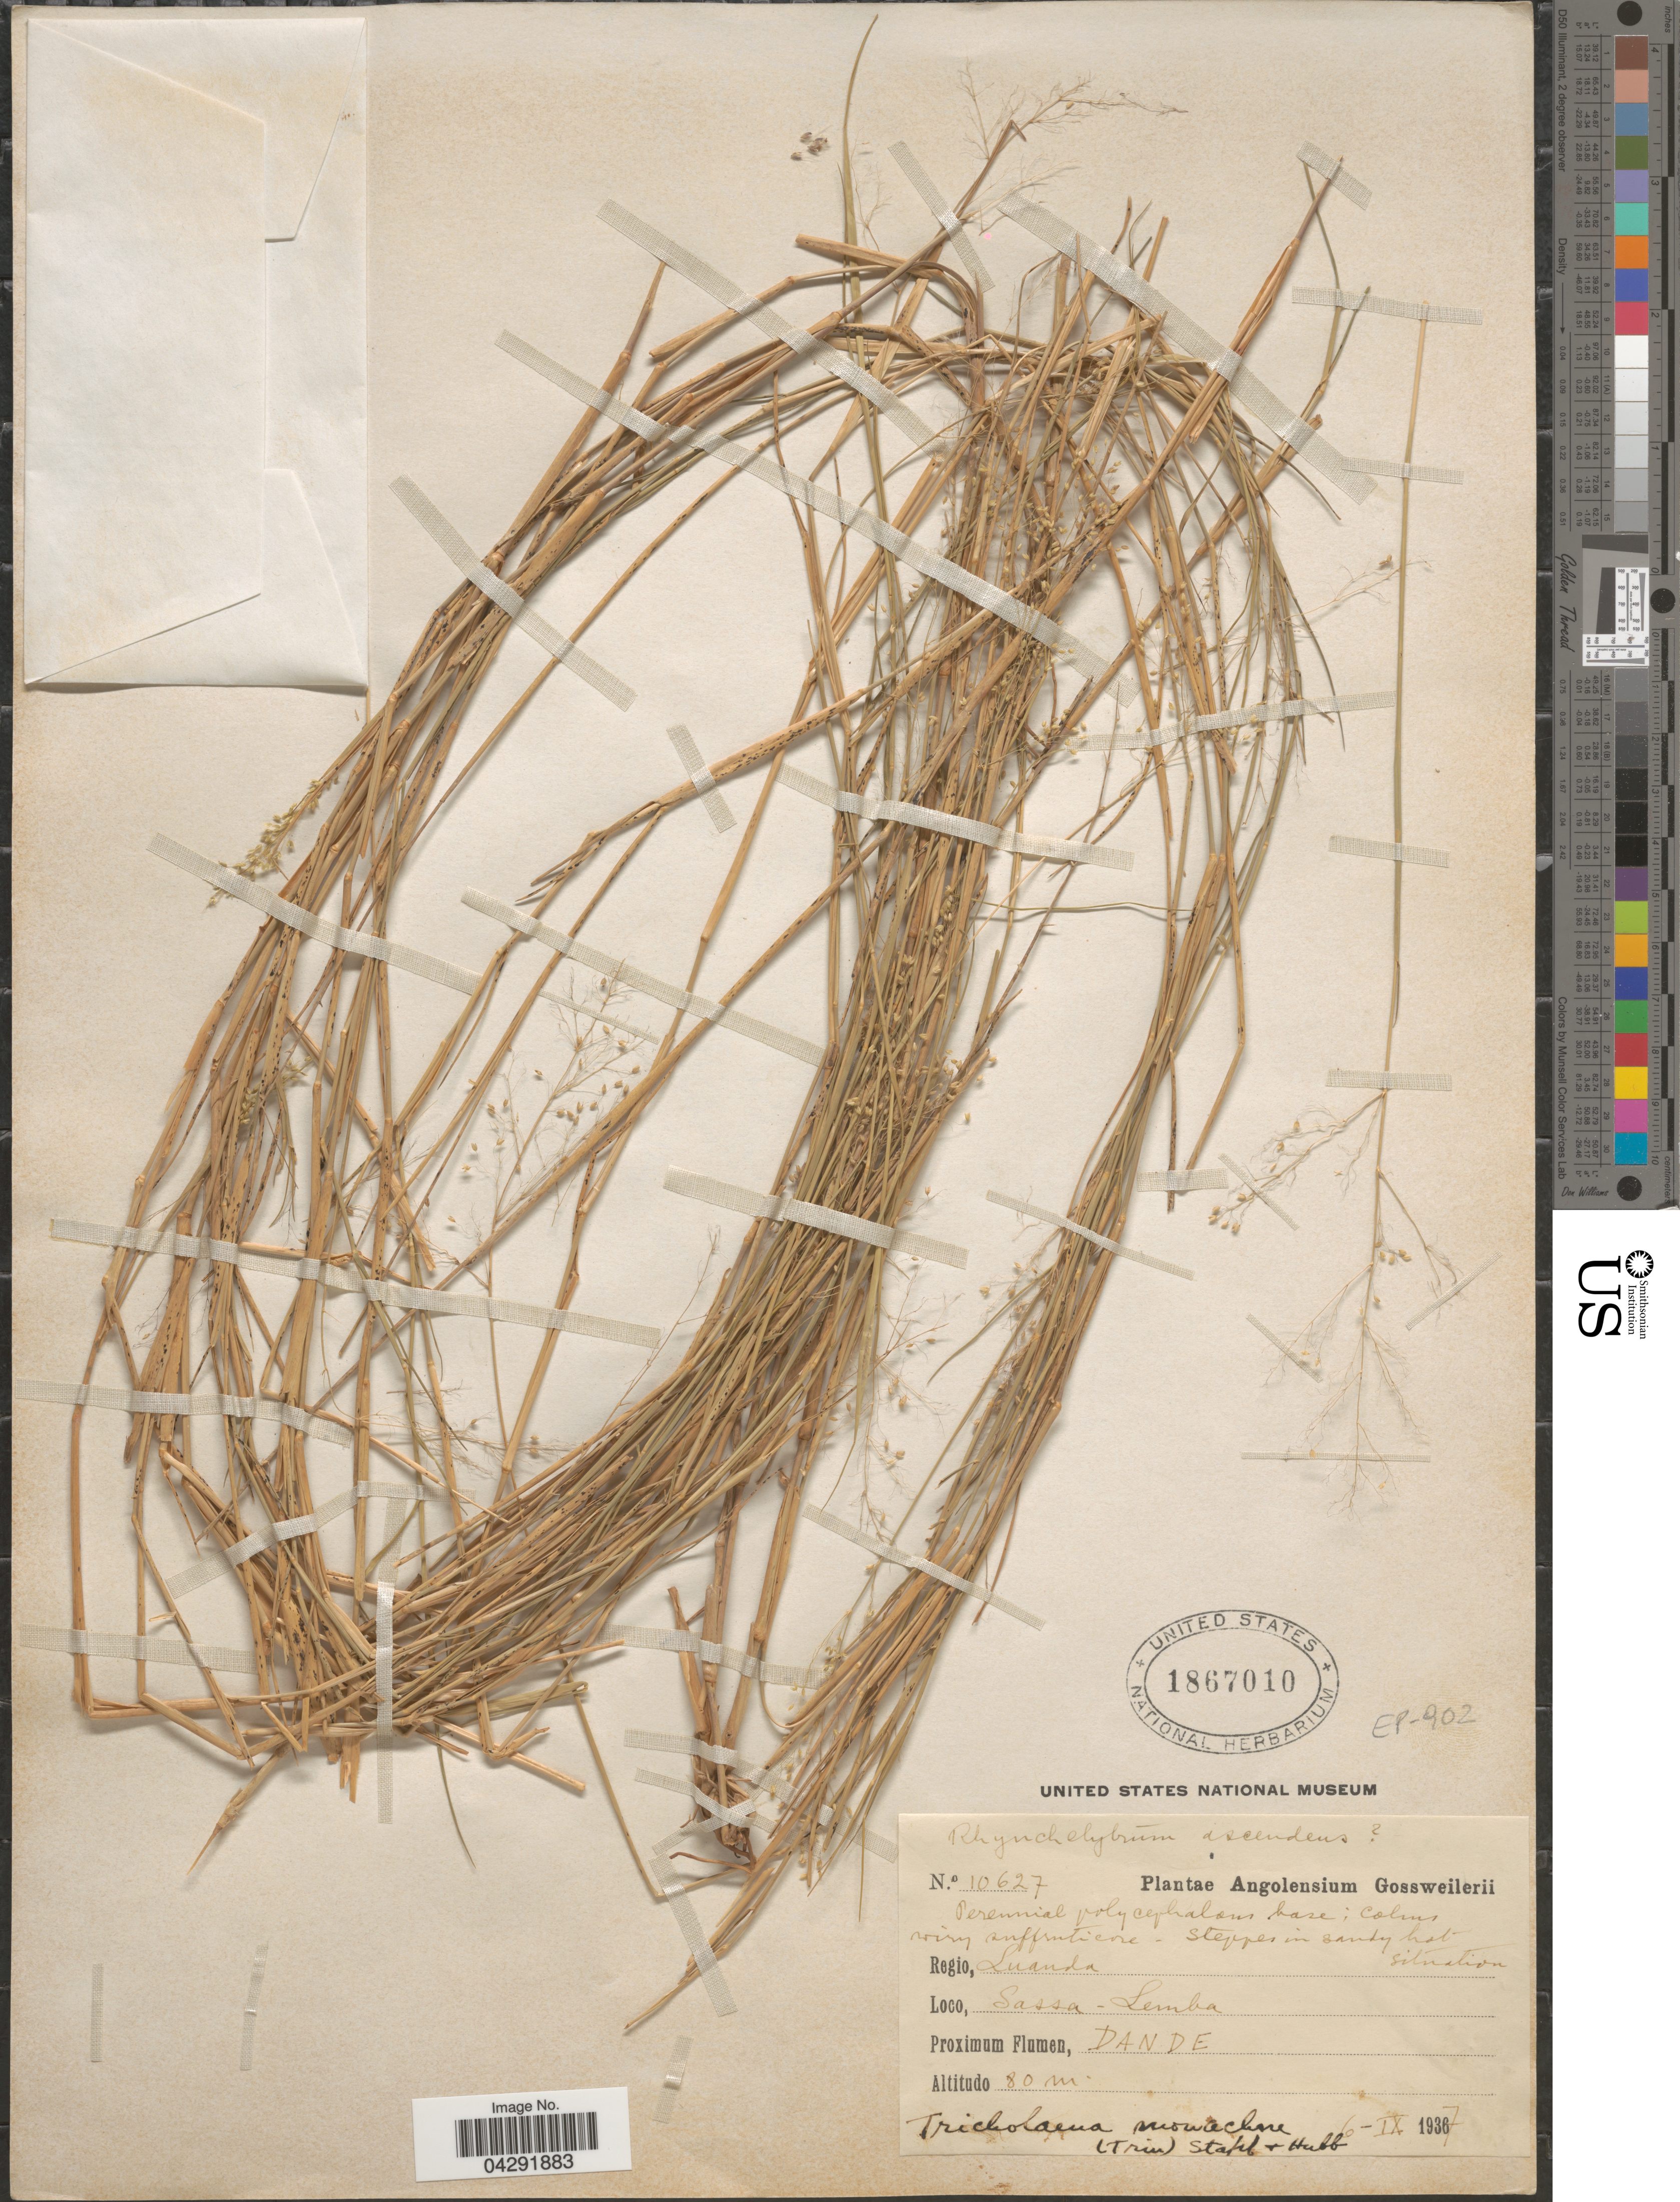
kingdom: Plantae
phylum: Tracheophyta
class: Liliopsida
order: Poales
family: Poaceae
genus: Tricholaena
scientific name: Tricholaena monachne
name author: (Trin.) Stapf & C.E. Hubb.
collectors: -. Gossweiler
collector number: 10627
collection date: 1937-09-06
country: Angola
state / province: Luanda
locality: Angolensium. Regio, Luanda. Sassa - Lemba. Proximum Flumen, Dande.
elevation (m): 80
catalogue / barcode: US 1867010